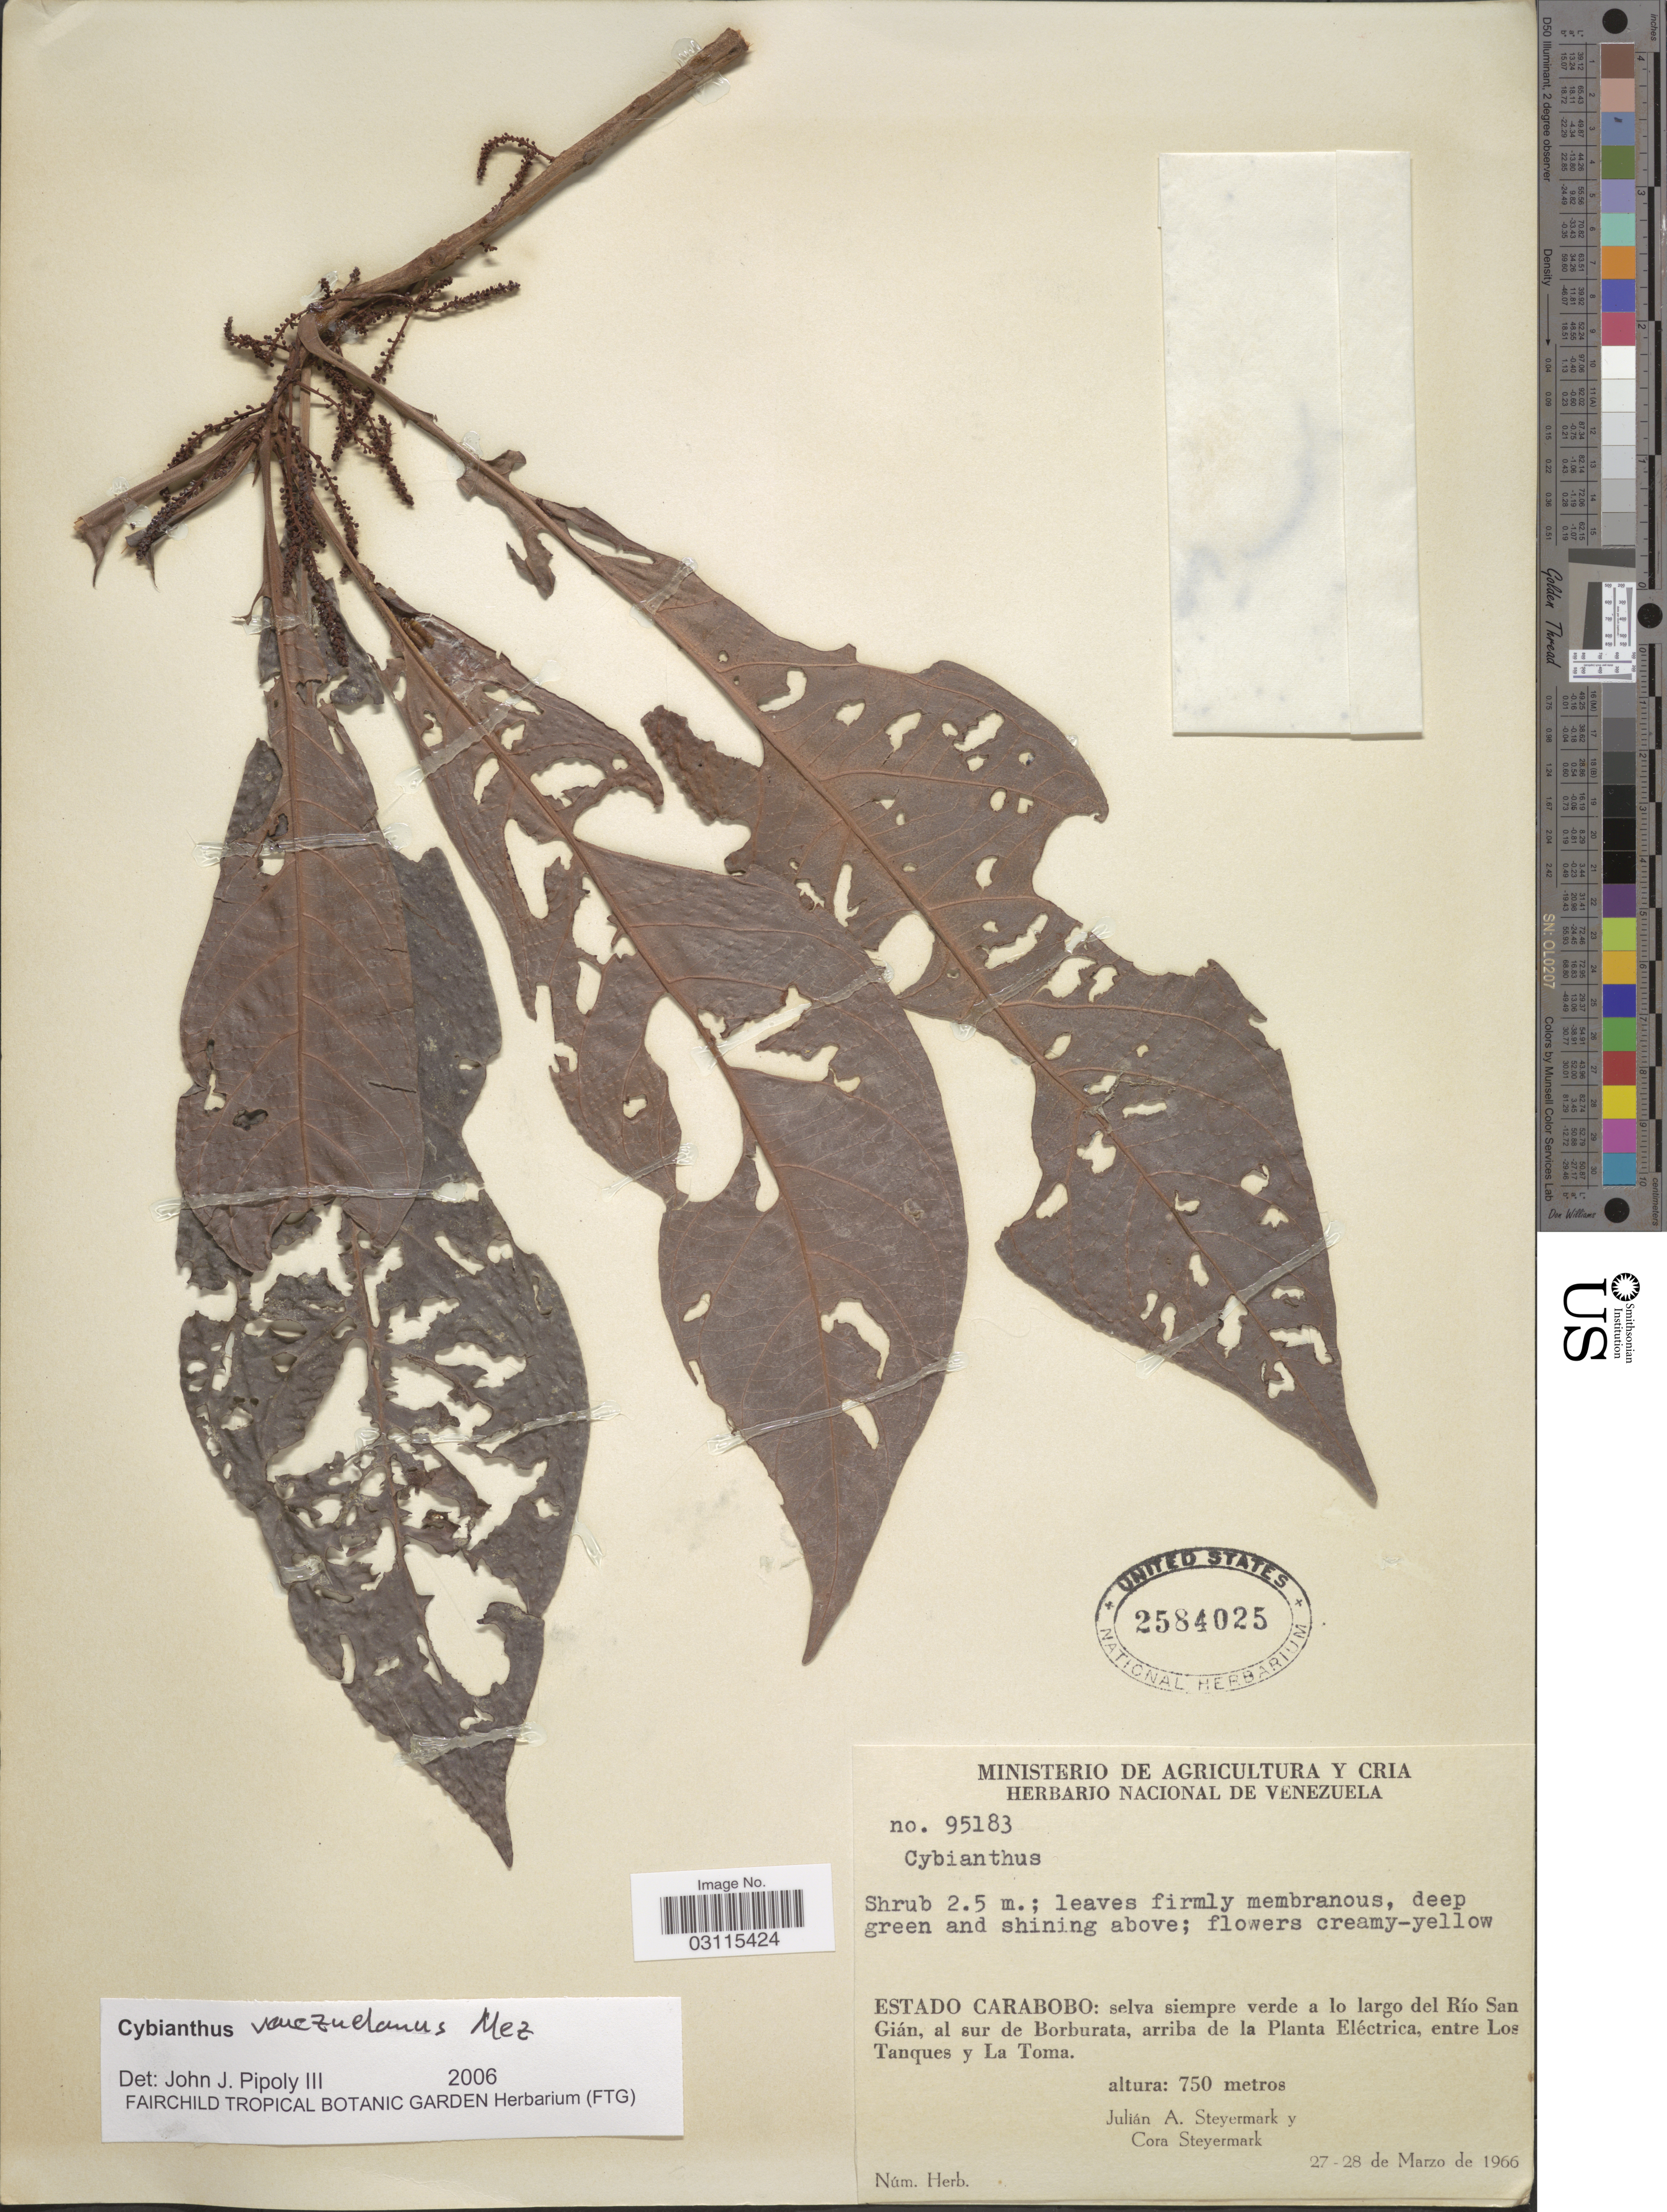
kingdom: Plantae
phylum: Tracheophyta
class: Magnoliopsida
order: Ericales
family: Primulaceae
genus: Cybianthus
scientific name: Cybianthus venezuelanus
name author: Mez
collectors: J. Steyermark & C. Steyermark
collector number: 95183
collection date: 1966-03-27/1966-03-28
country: Venezuela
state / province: Carabobo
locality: Estado Carabobo: selva siempre verde a lo largo del Río San Gián, al sur de Borburata, arriba de la Planta Eléctrica, entre los Tanques y La Toma.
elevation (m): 750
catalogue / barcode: US 2584025